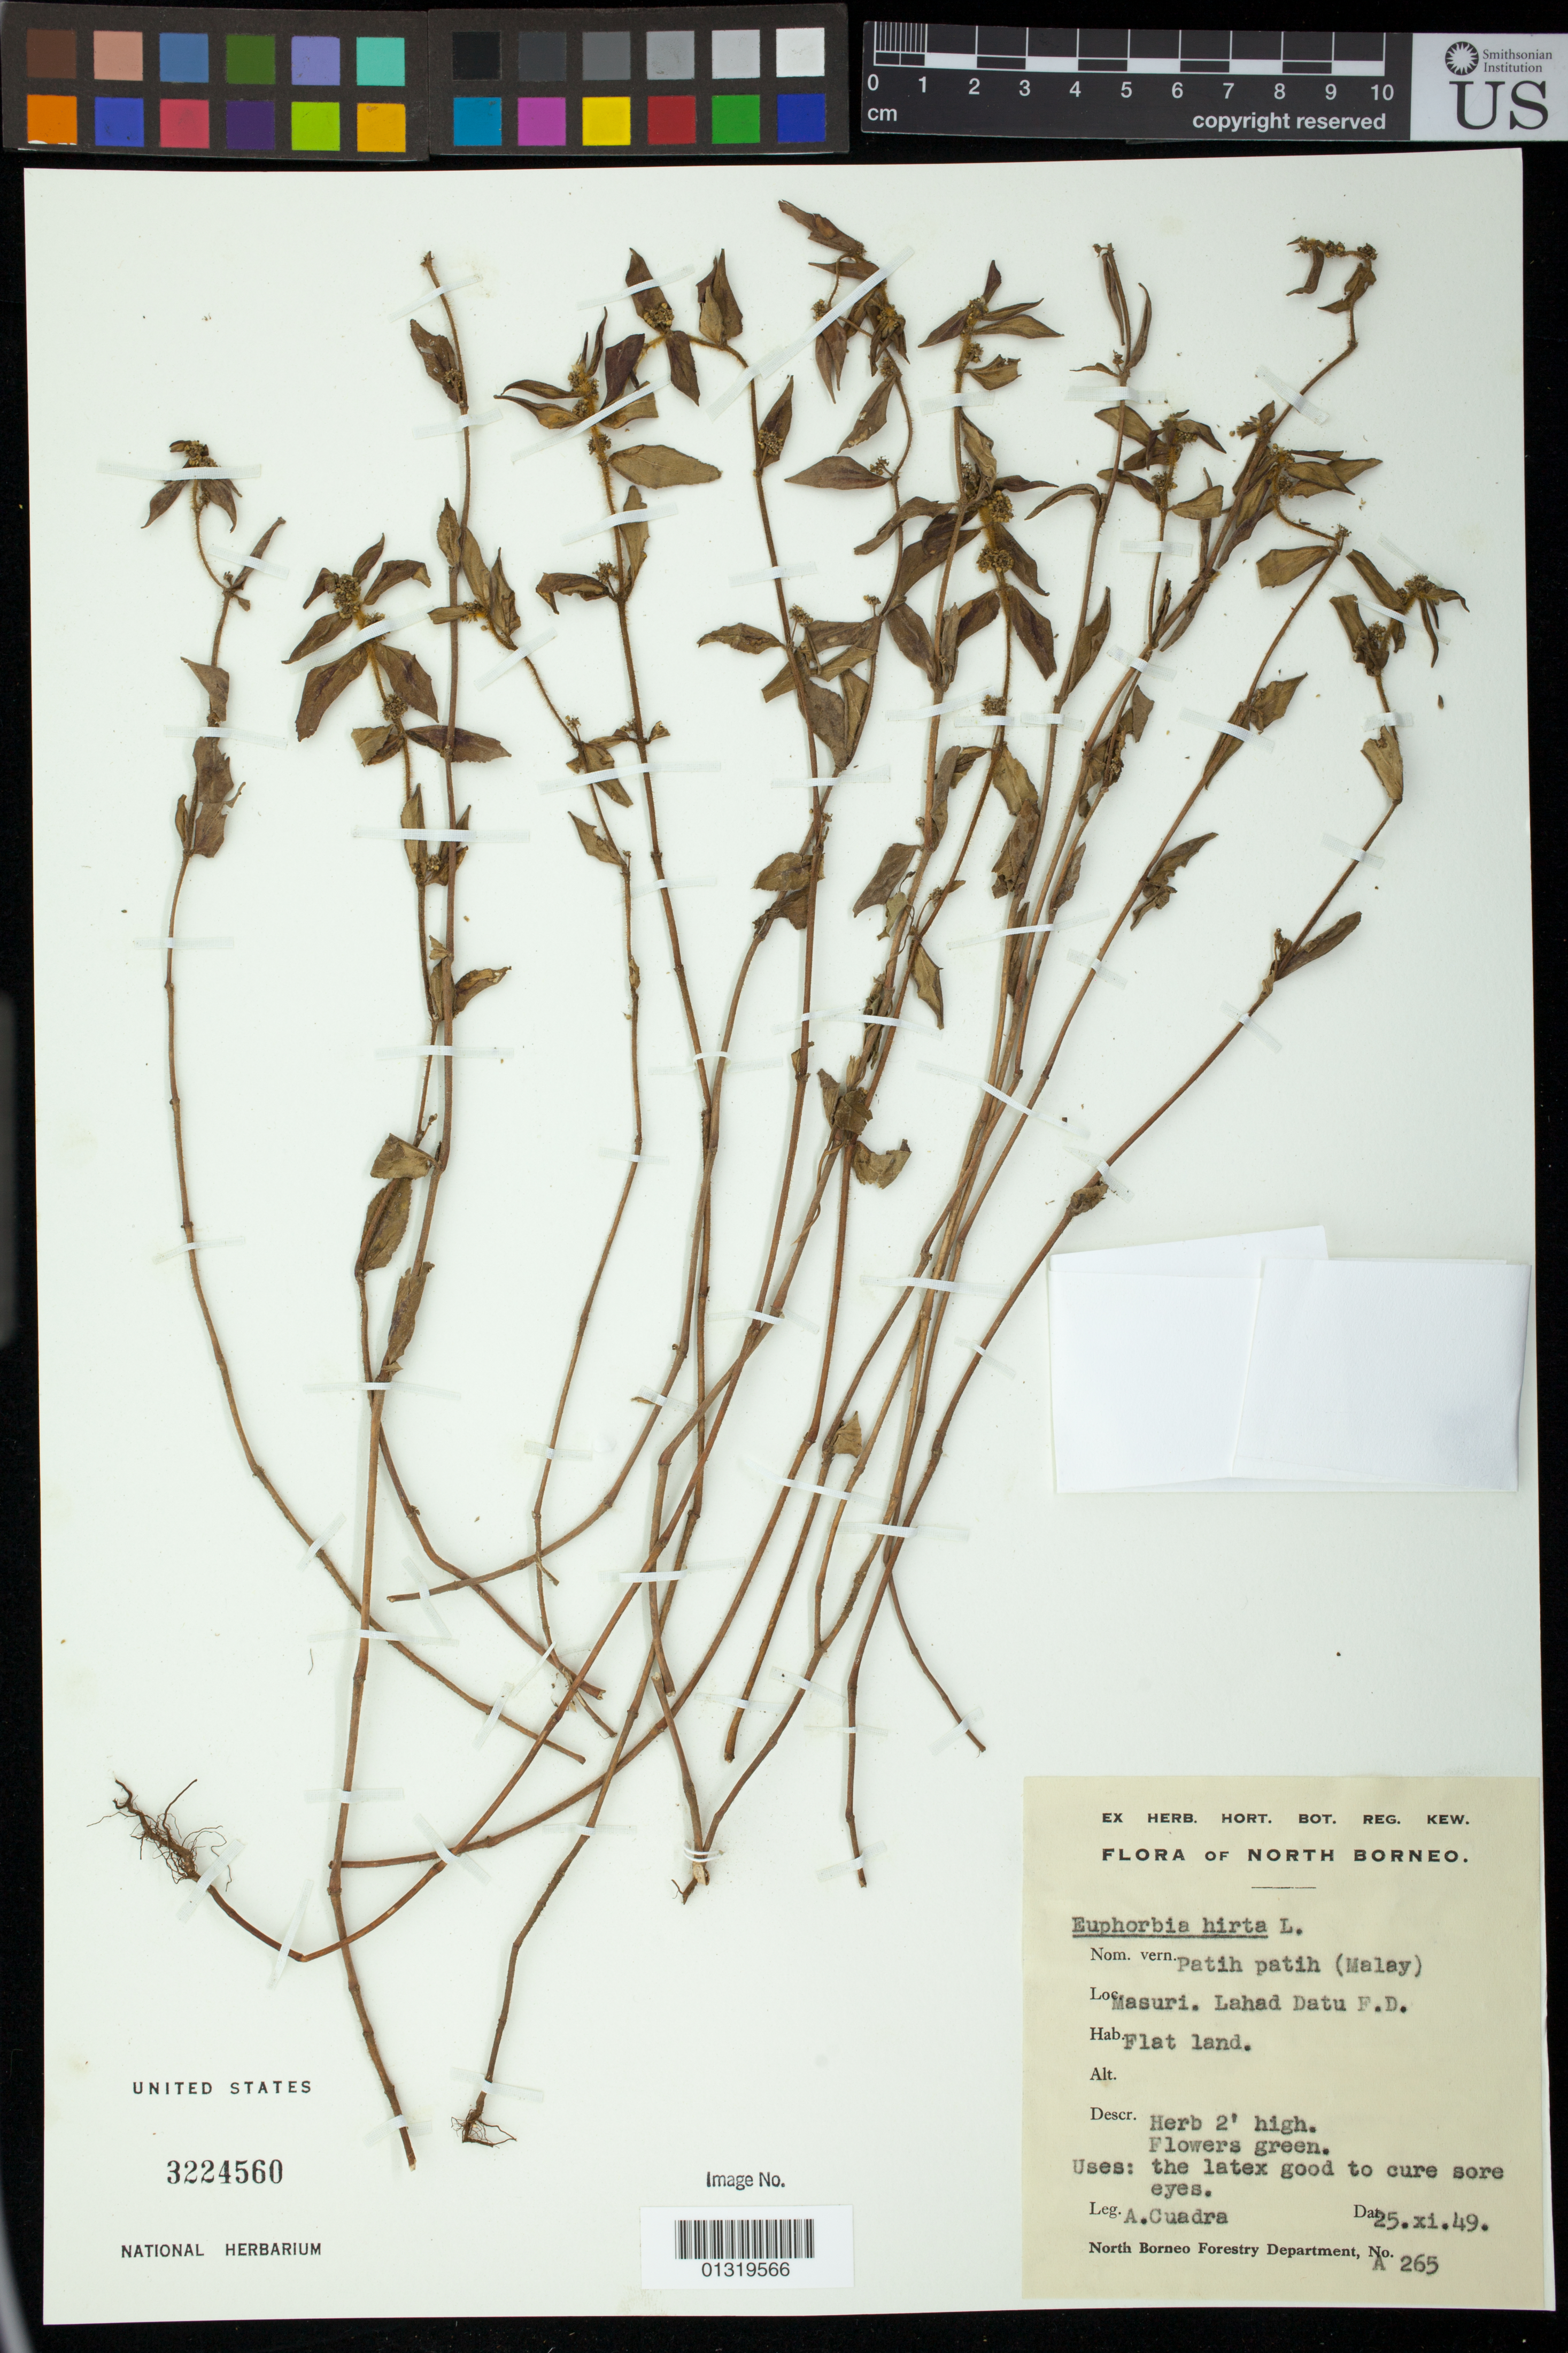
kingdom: Plantae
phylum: Tracheophyta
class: Magnoliopsida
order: Malpighiales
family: Euphorbiaceae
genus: Euphorbia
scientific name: Euphorbia hirta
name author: L.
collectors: A. Cuadra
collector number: A 265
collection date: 1949-11-25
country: Malaysia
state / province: Sabah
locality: Masuri Lahad Datu F.D.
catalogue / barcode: US 3224560